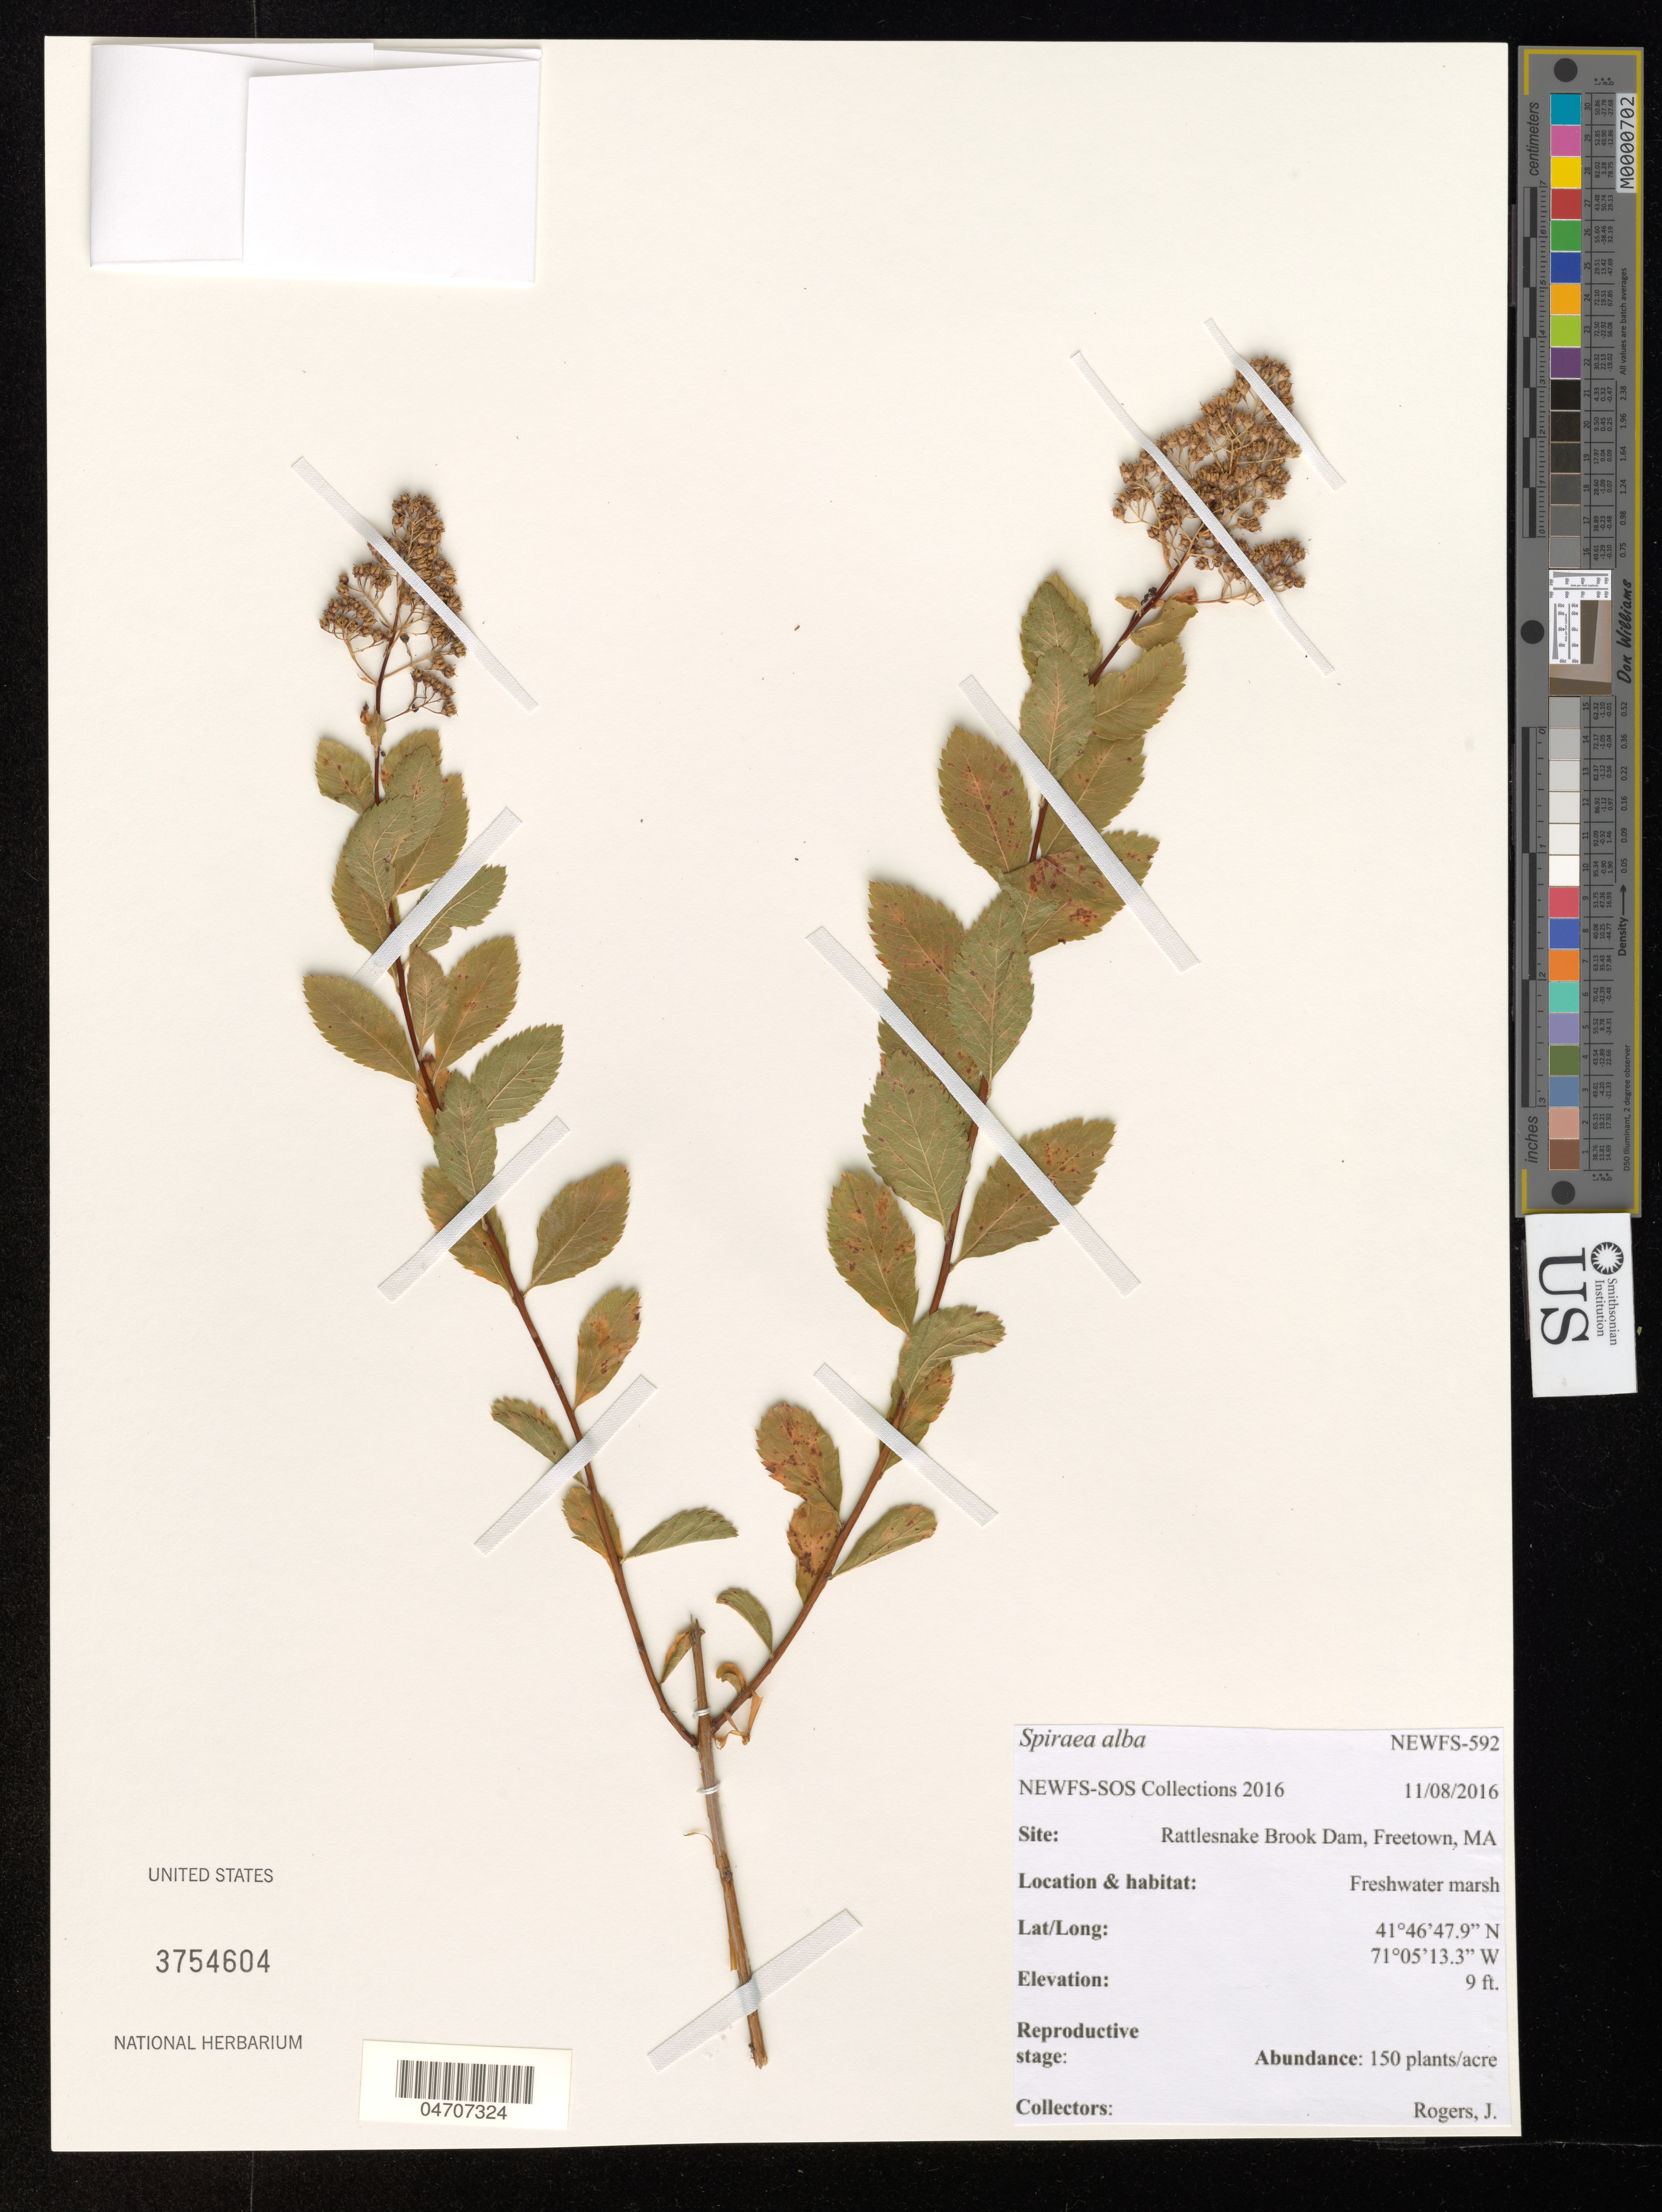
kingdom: Plantae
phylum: Tracheophyta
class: Magnoliopsida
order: Rosales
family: Rosaceae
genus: Spiraea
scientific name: Spiraea alba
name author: Du Roi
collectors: J. Rogers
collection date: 2016-11-08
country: United States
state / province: Massachusetts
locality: Site: Rattlesnake Brook Dam, Freetown, MA.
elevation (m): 3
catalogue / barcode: US 3754604